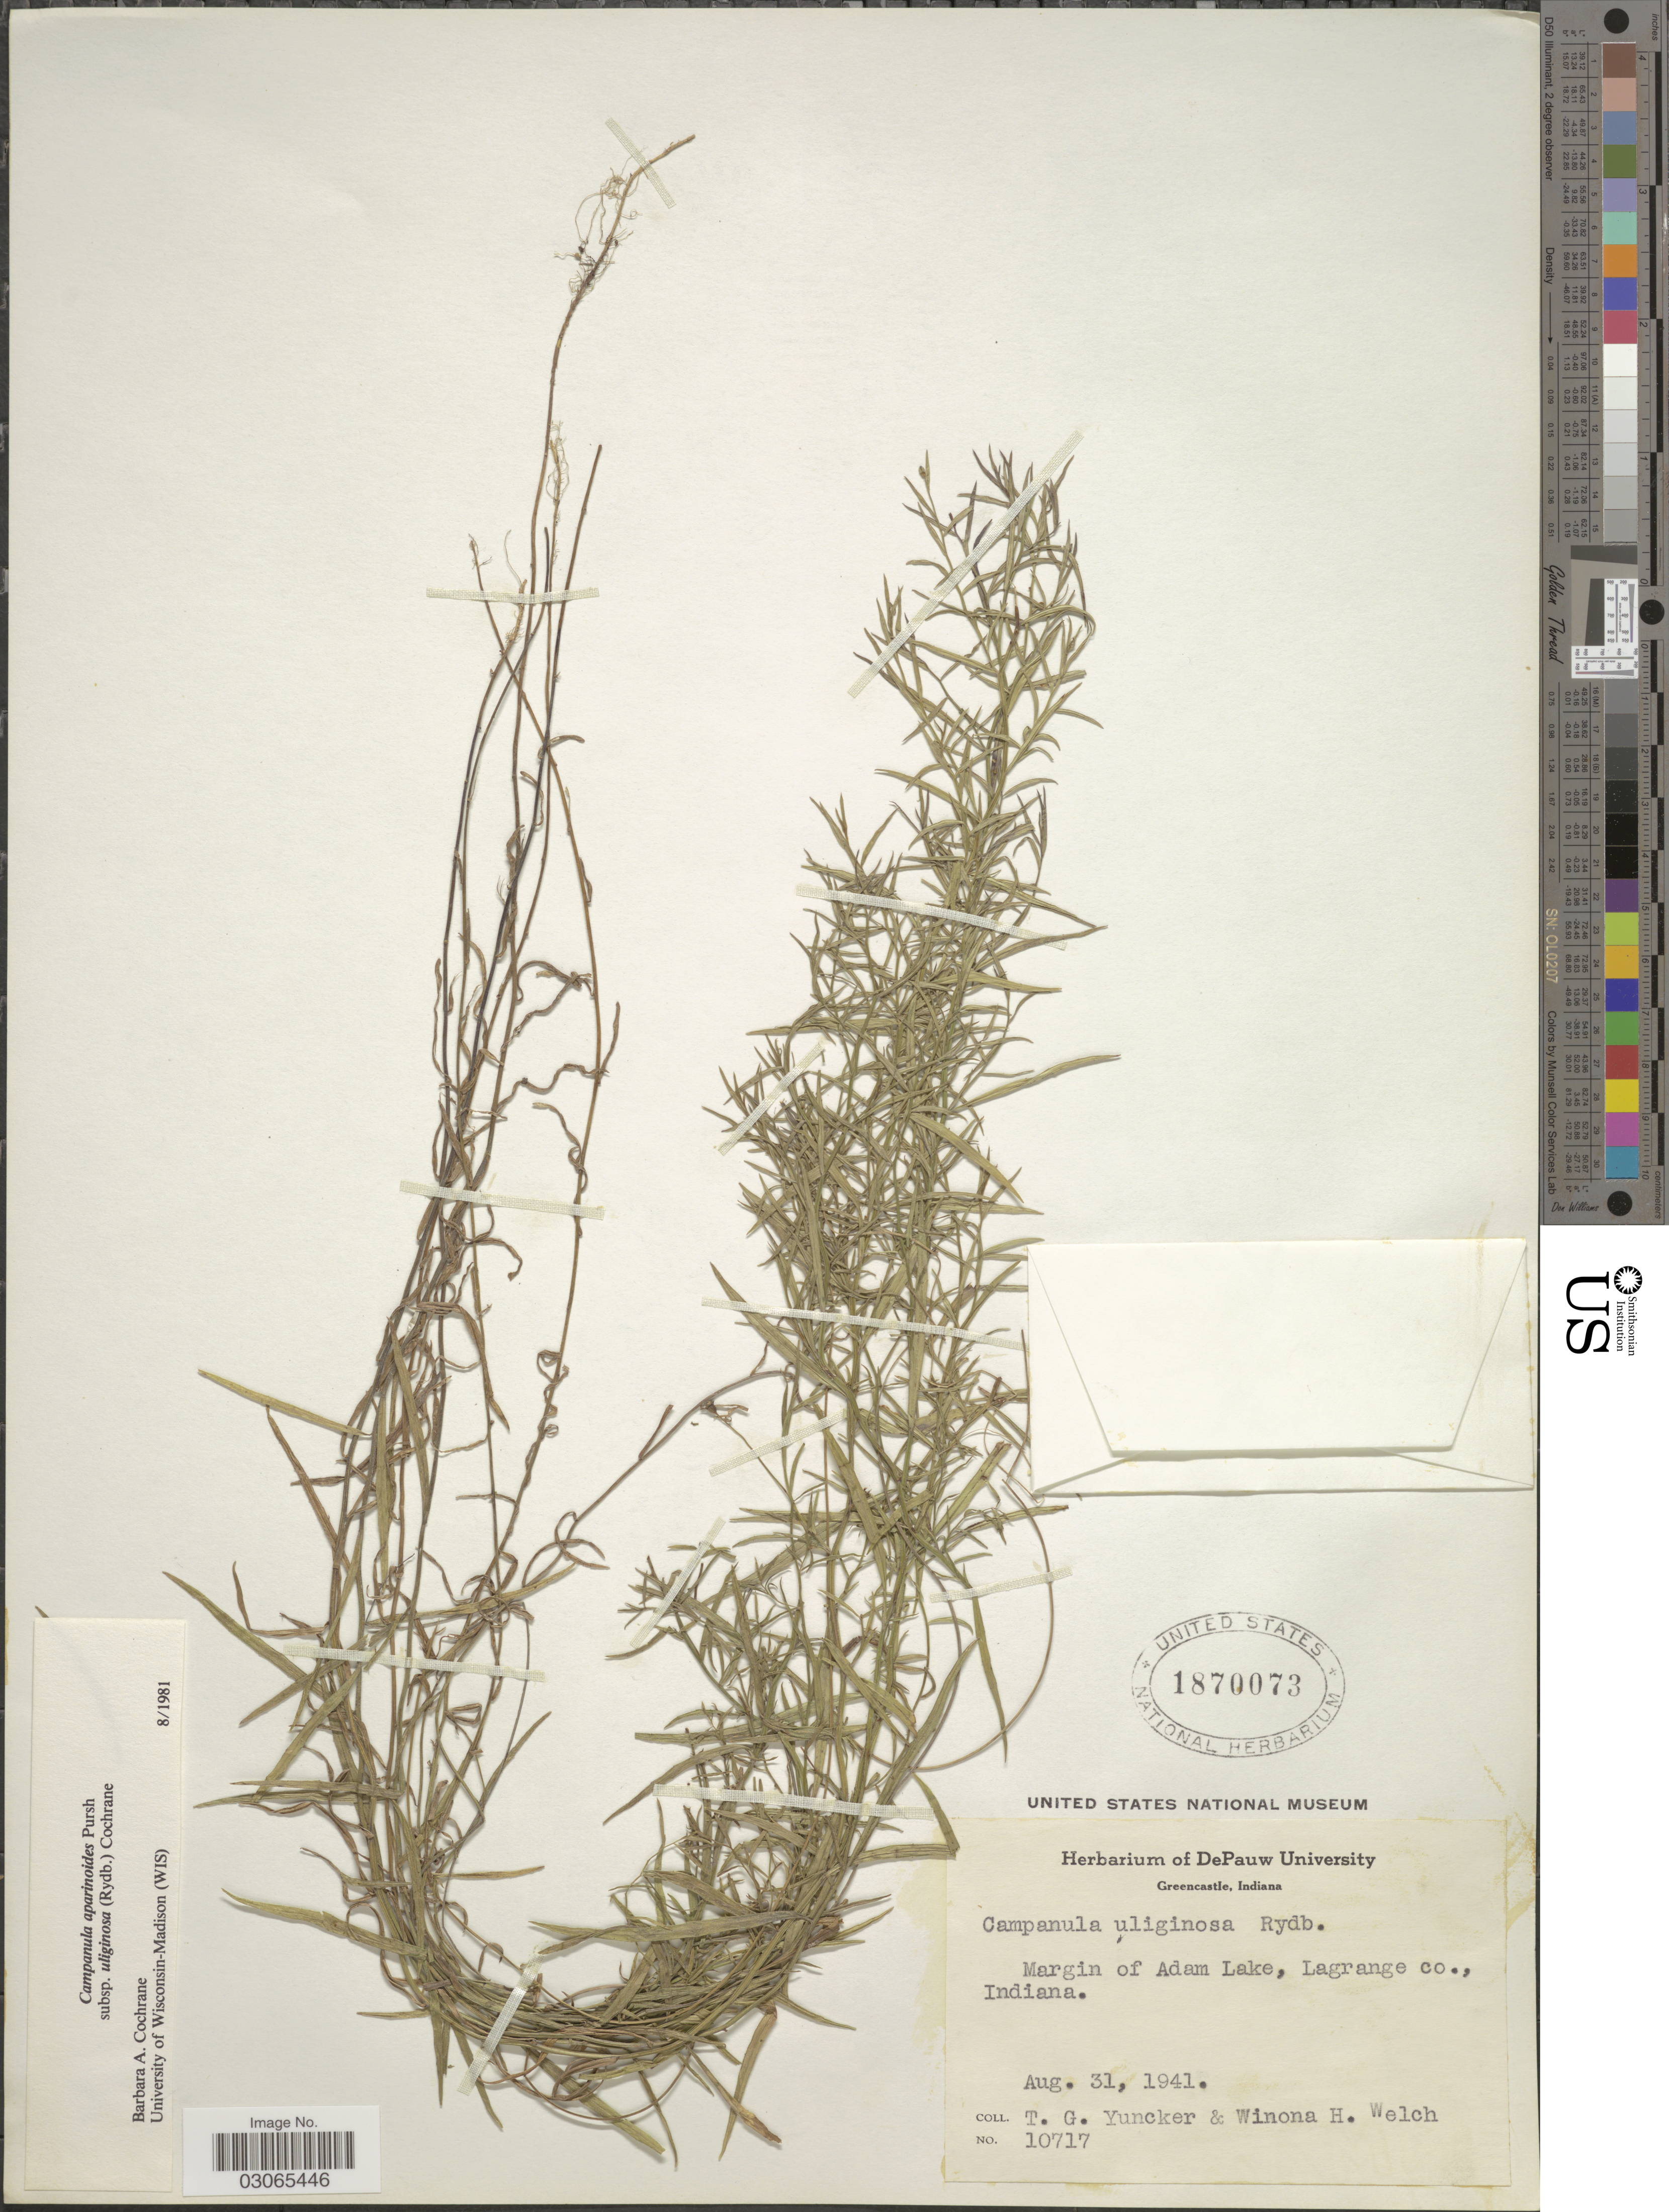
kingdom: Plantae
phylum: Tracheophyta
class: Magnoliopsida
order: Asterales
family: Campanulaceae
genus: Campanula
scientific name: Campanula aparinoides var. uliginosa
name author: (Rydb.) Gleason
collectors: T. G. Yuncker & W. H. Welch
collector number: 10717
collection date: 1941-08-31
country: United States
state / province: Indiana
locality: Margin of Adam Lake, Lagrange co.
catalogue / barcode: US 1870073